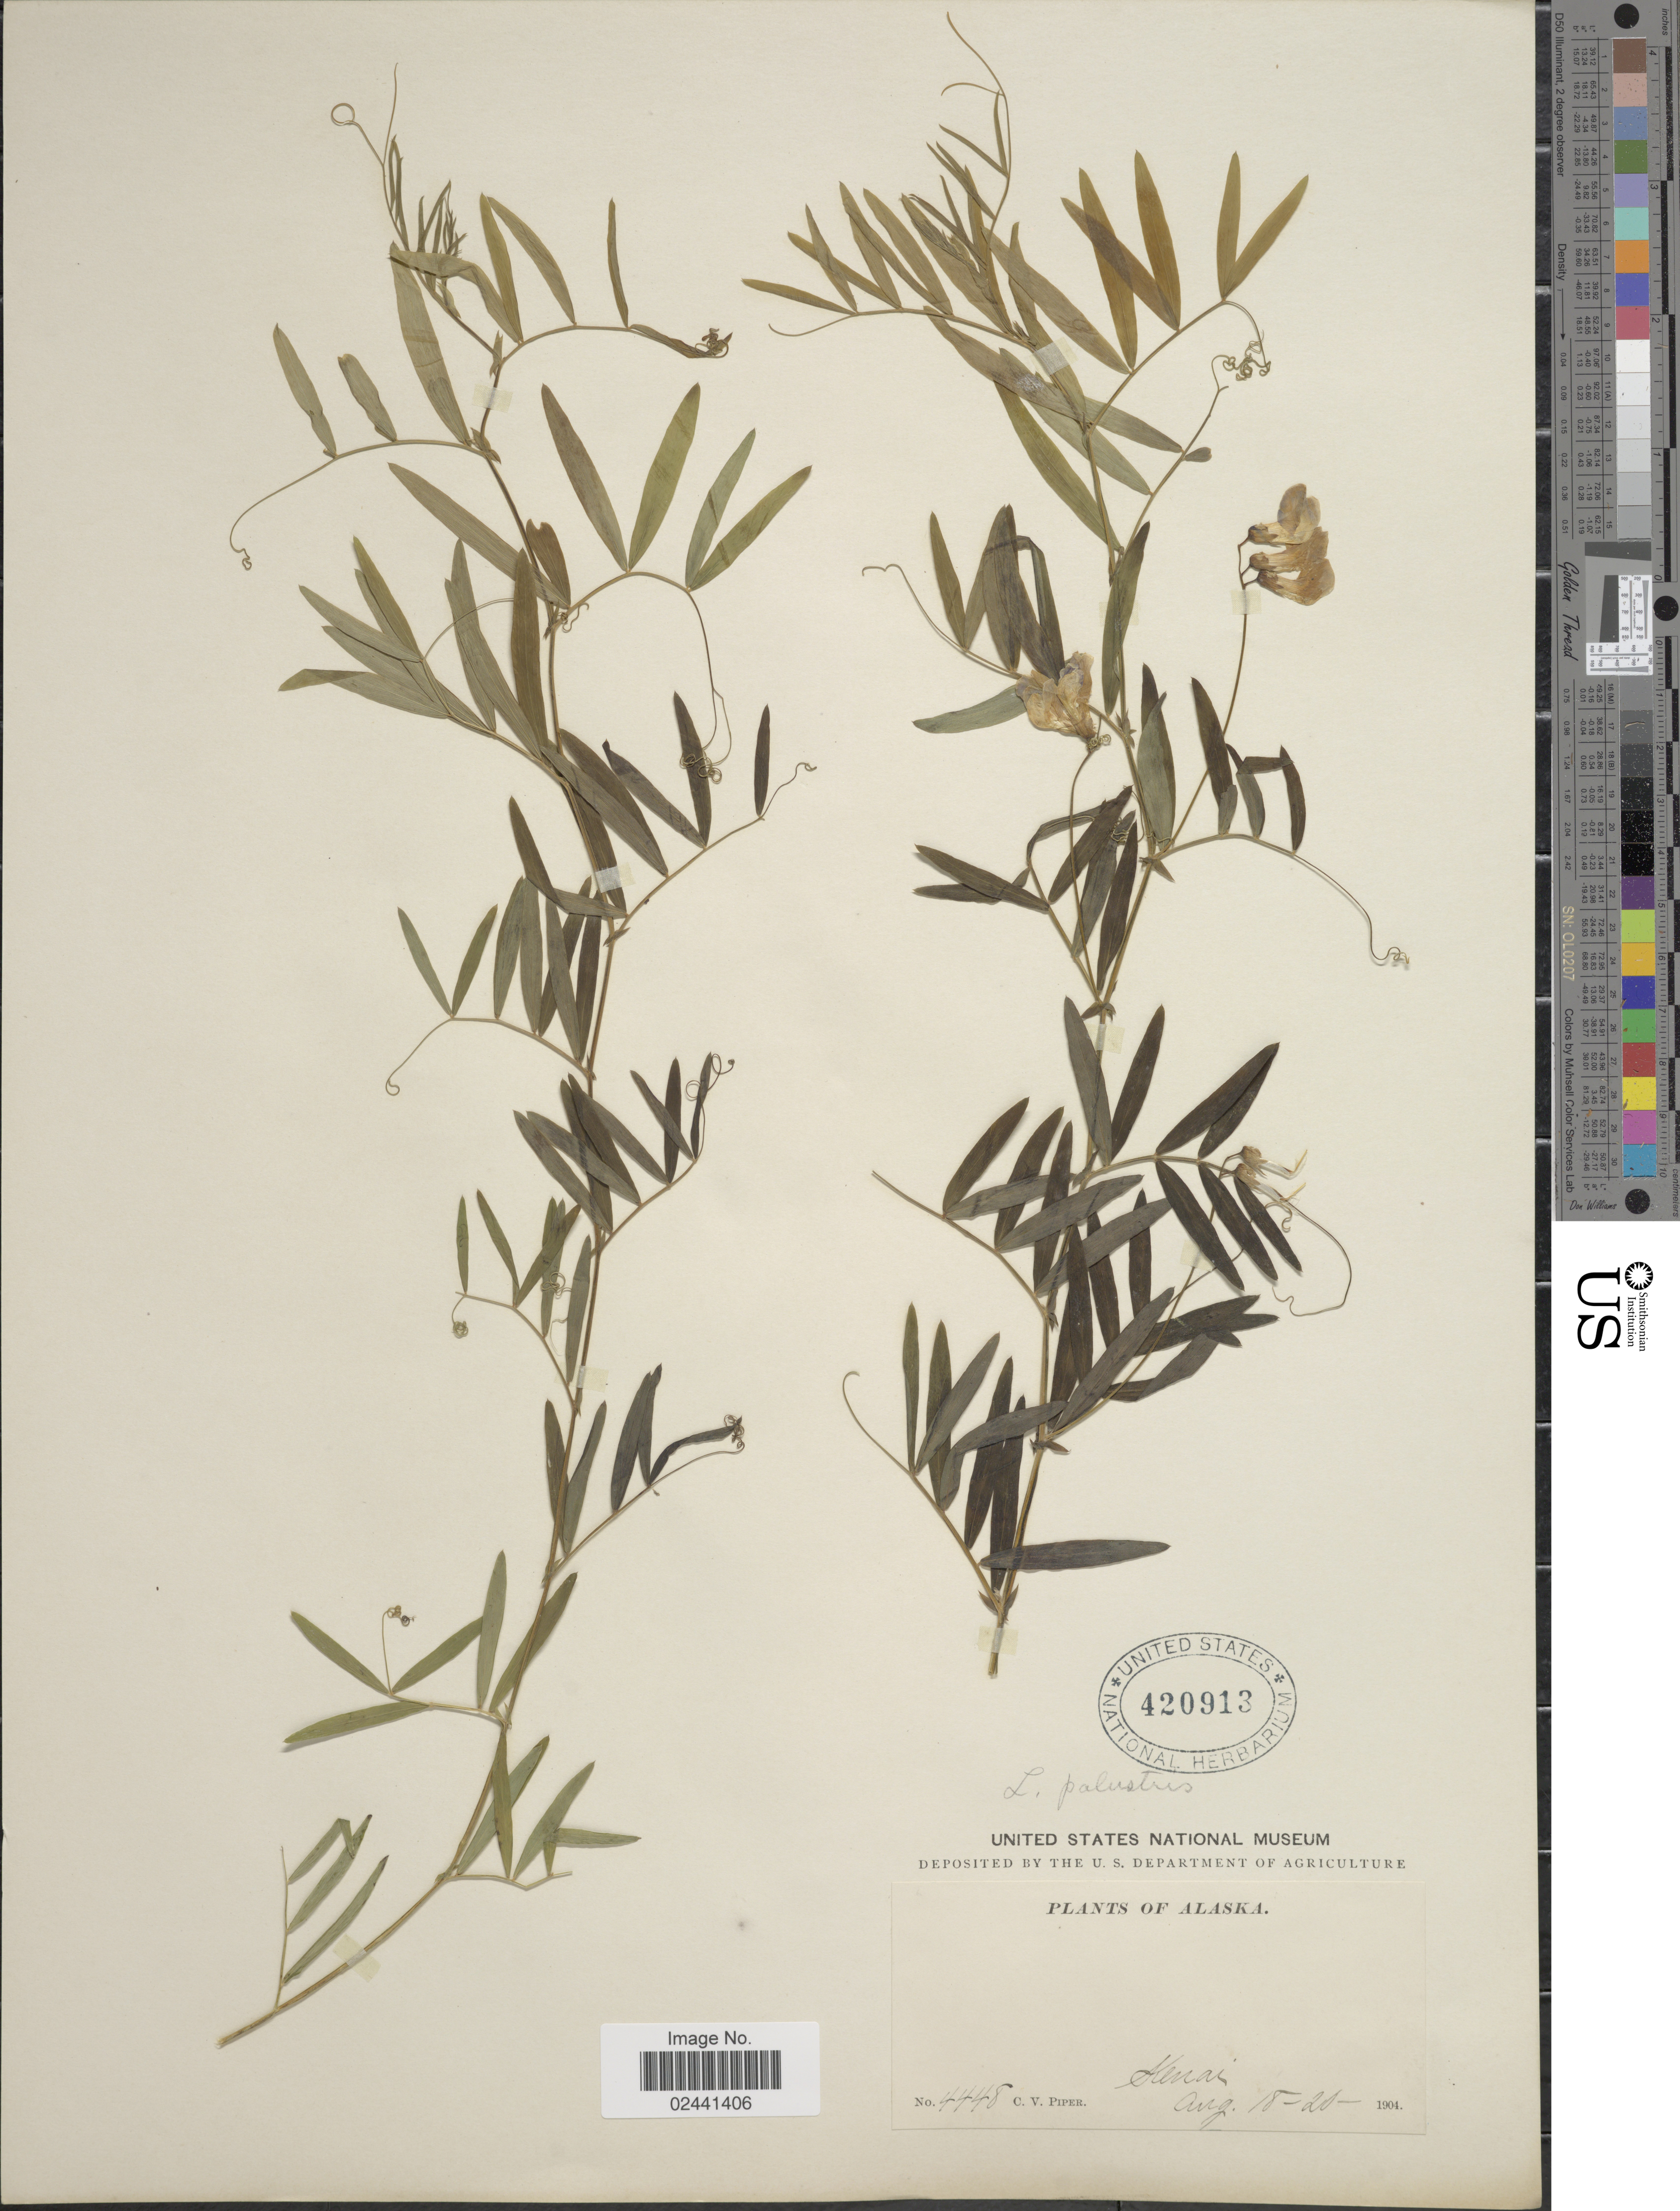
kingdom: Plantae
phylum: Tracheophyta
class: Magnoliopsida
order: Fabales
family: Fabaceae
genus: Lathyrus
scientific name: Lathyrus palustris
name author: L.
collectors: C. V. Piper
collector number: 4448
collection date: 1904-08-18/1904-08-20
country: United States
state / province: Alaska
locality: Kenai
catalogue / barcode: US 420913